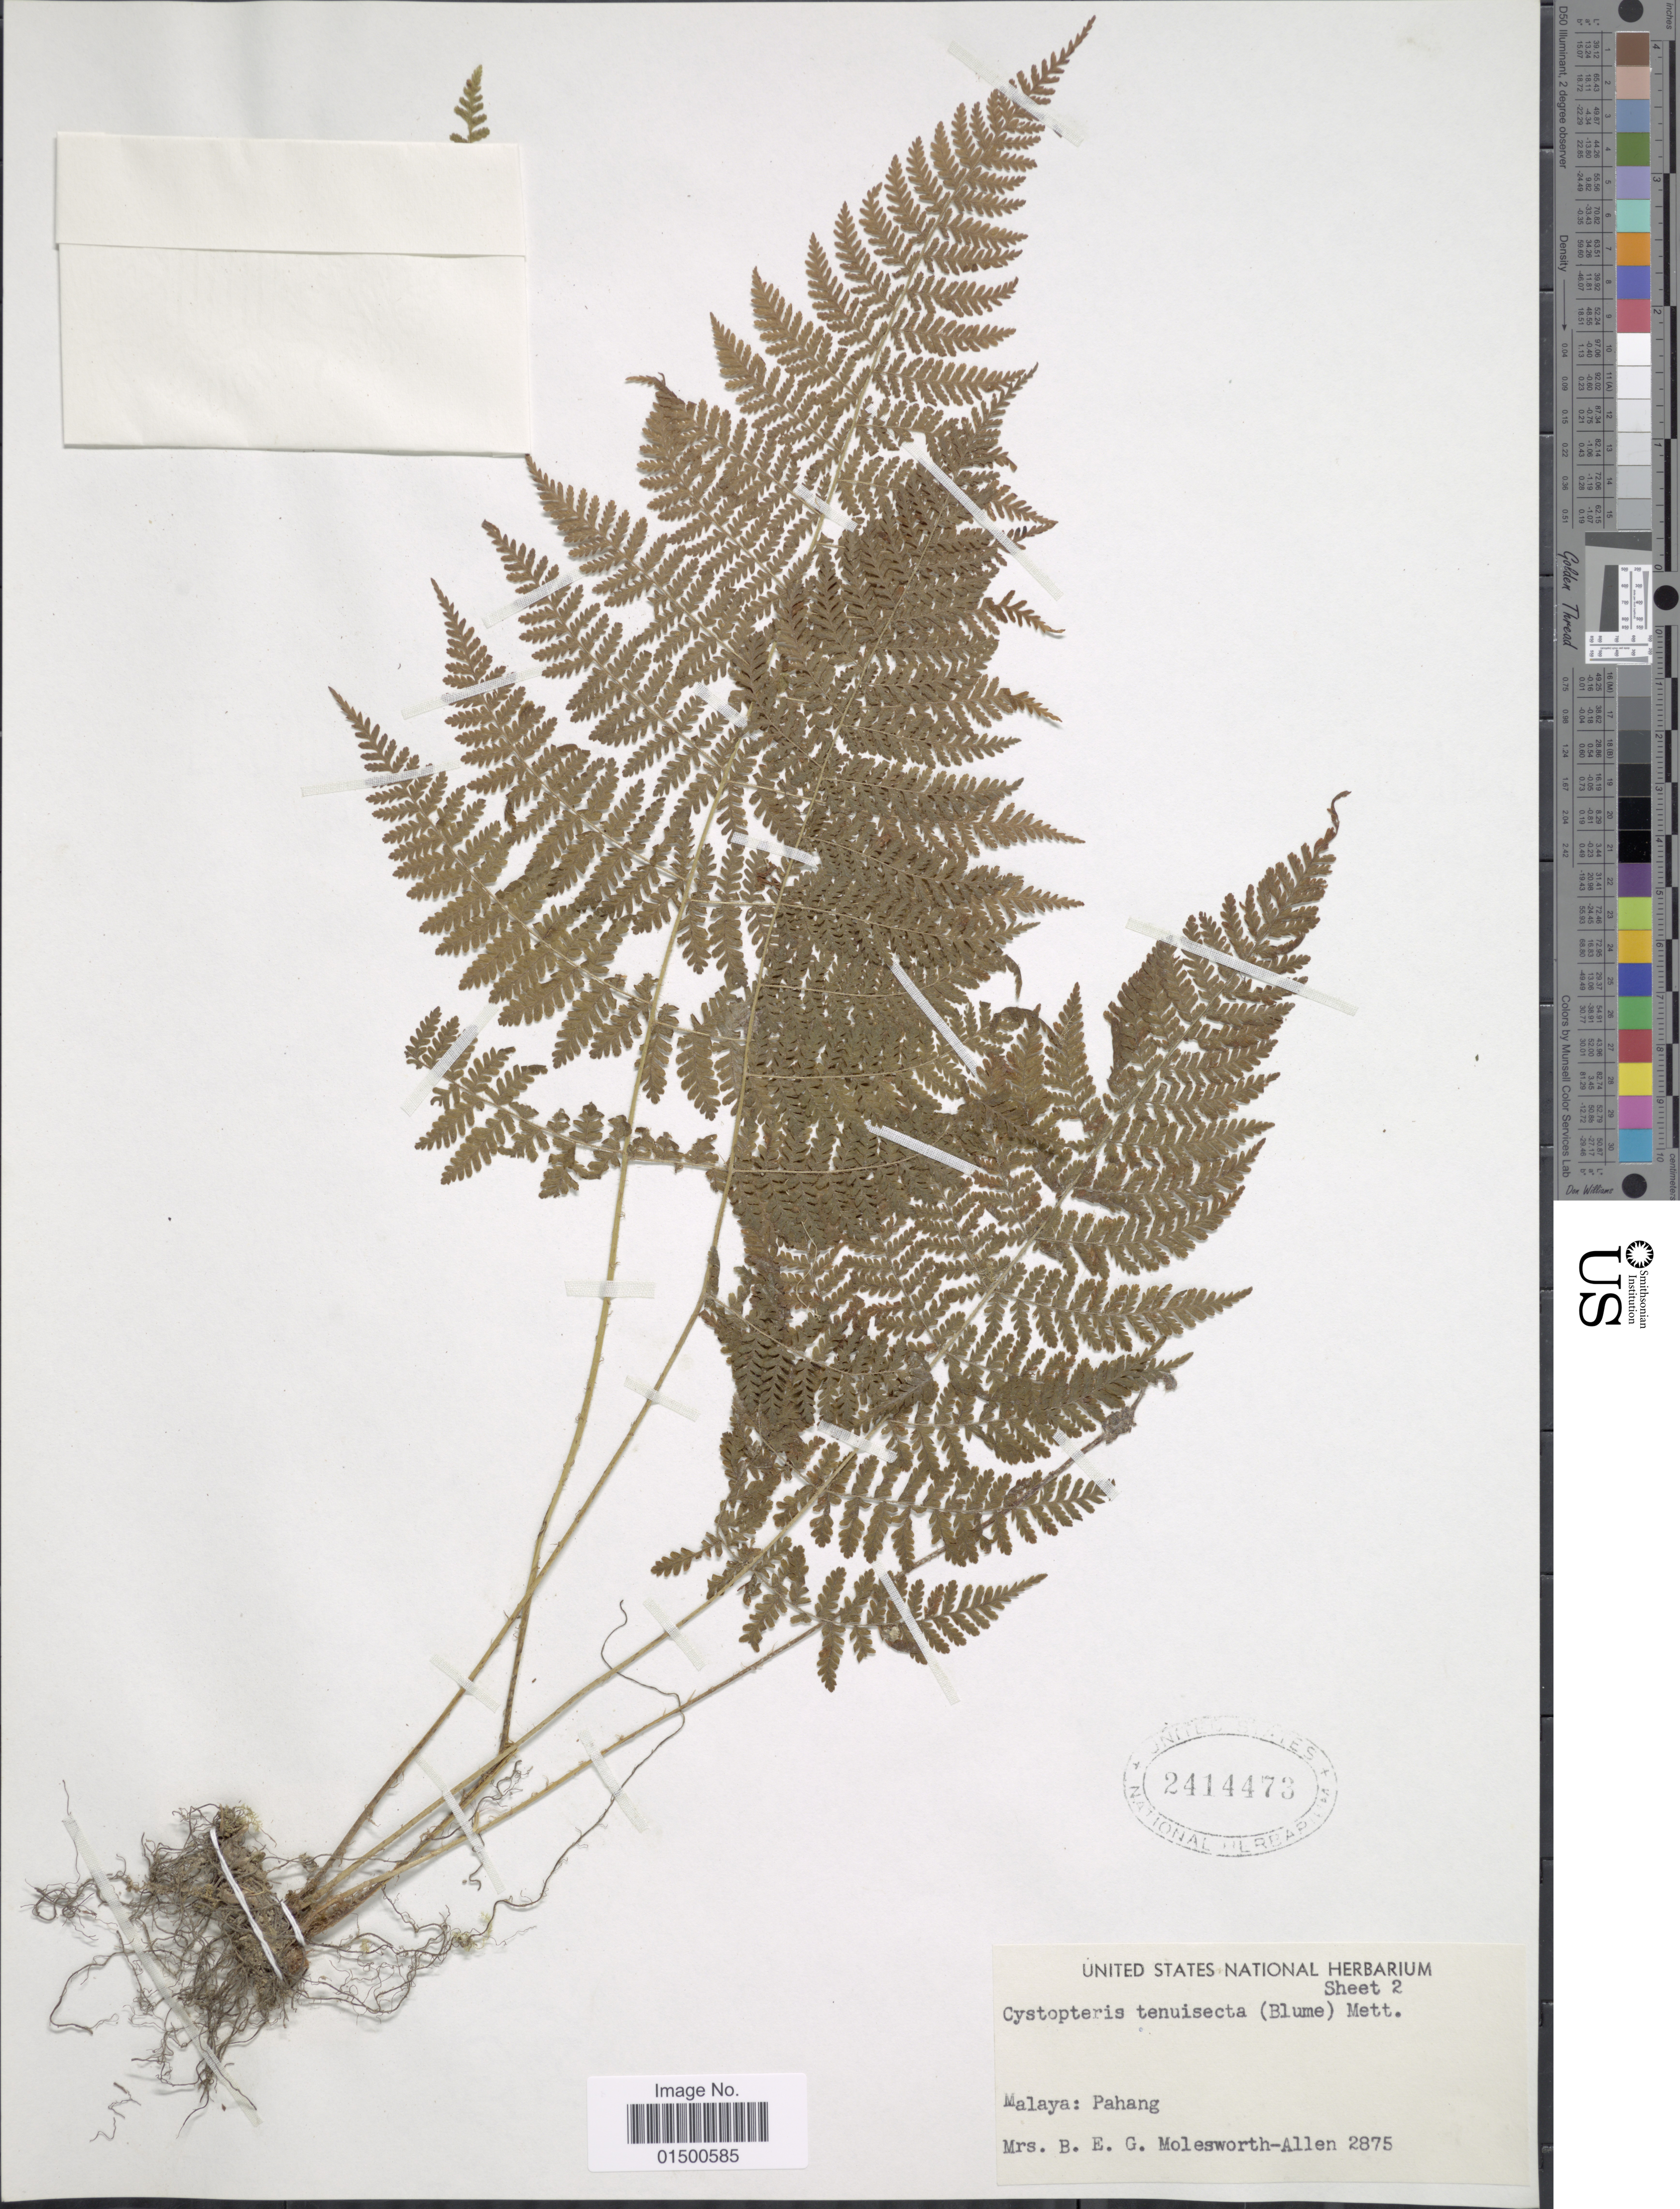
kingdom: Plantae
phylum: Tracheophyta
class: Polypodiopsida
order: Polypodiales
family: Cystopteridaceae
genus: Acystopteris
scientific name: Acystopteris tenuisecta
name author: (Blume) Tagawa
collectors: Mrs. B. E. G. Molesworth-Allen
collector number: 2875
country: Malaysia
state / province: Pahang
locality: Malaya: Pahang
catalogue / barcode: US 2414473